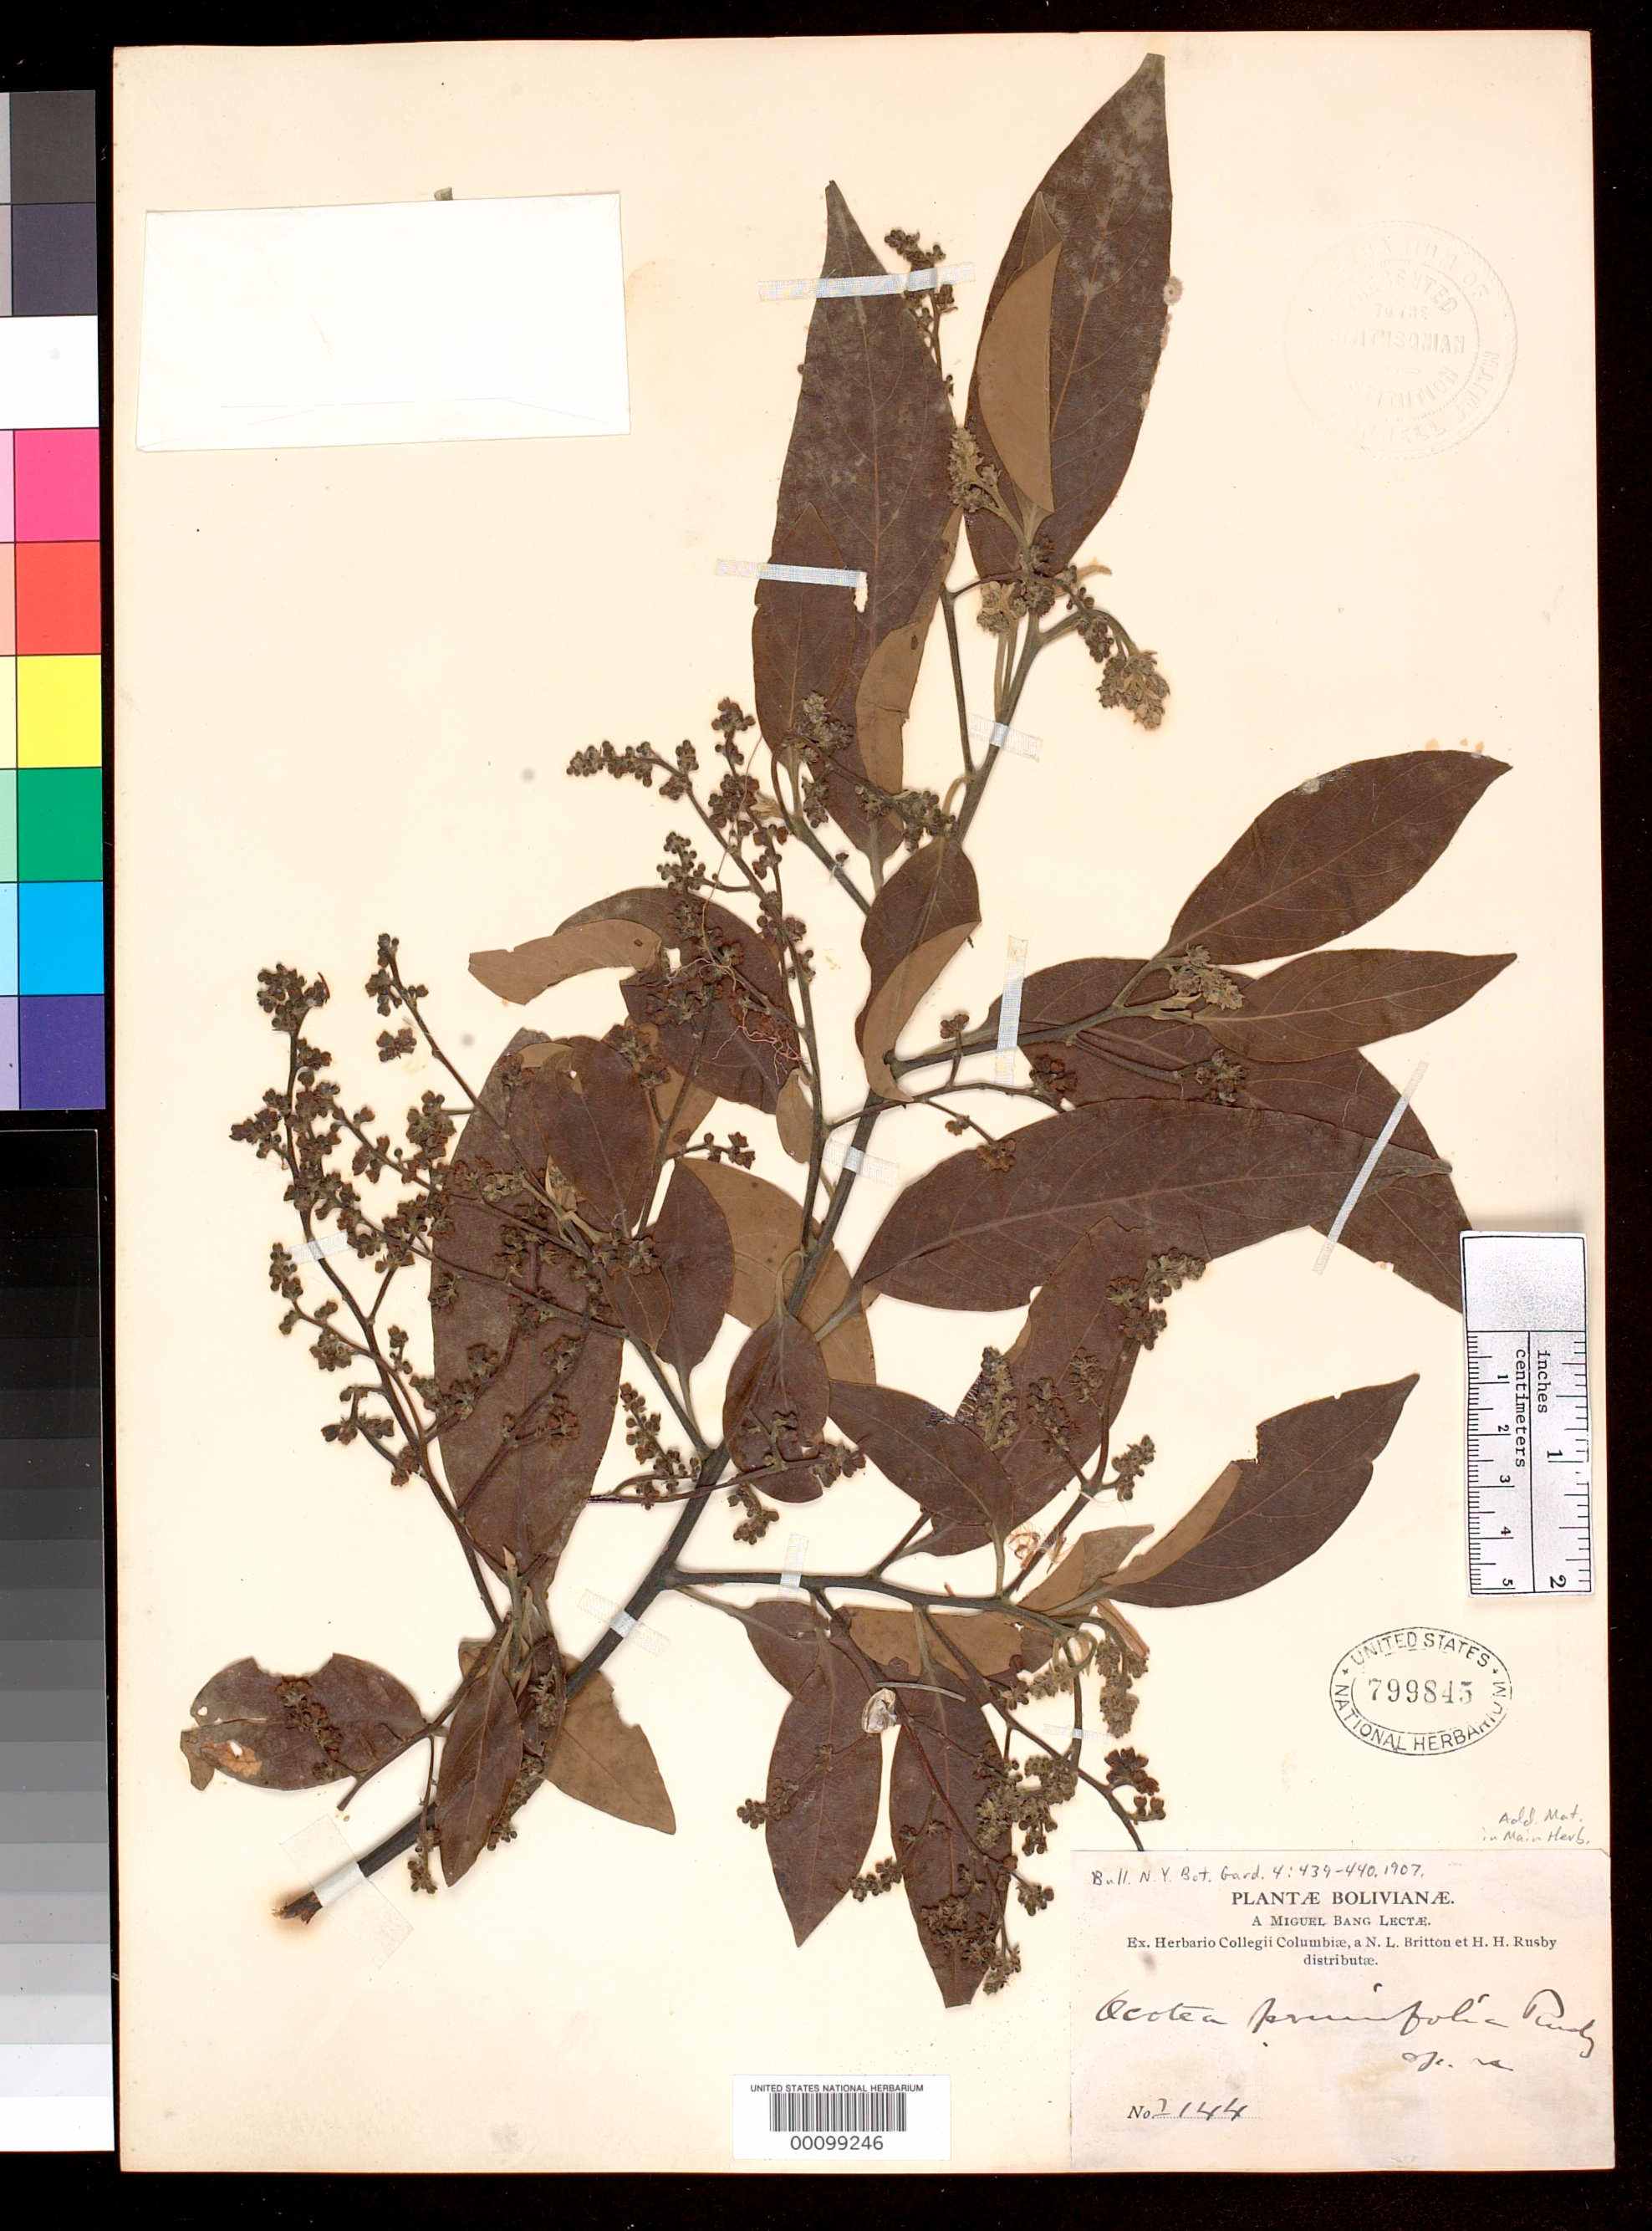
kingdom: Plantae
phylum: Tracheophyta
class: Magnoliopsida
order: Laurales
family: Lauraceae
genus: Ocotea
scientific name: Ocotea prunifolia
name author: Rusby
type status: Isotype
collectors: M. Bang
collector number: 2144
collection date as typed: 24 Apr 1894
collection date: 1894-04-24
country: Bolivia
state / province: La Paz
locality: Coripata.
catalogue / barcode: US 799845